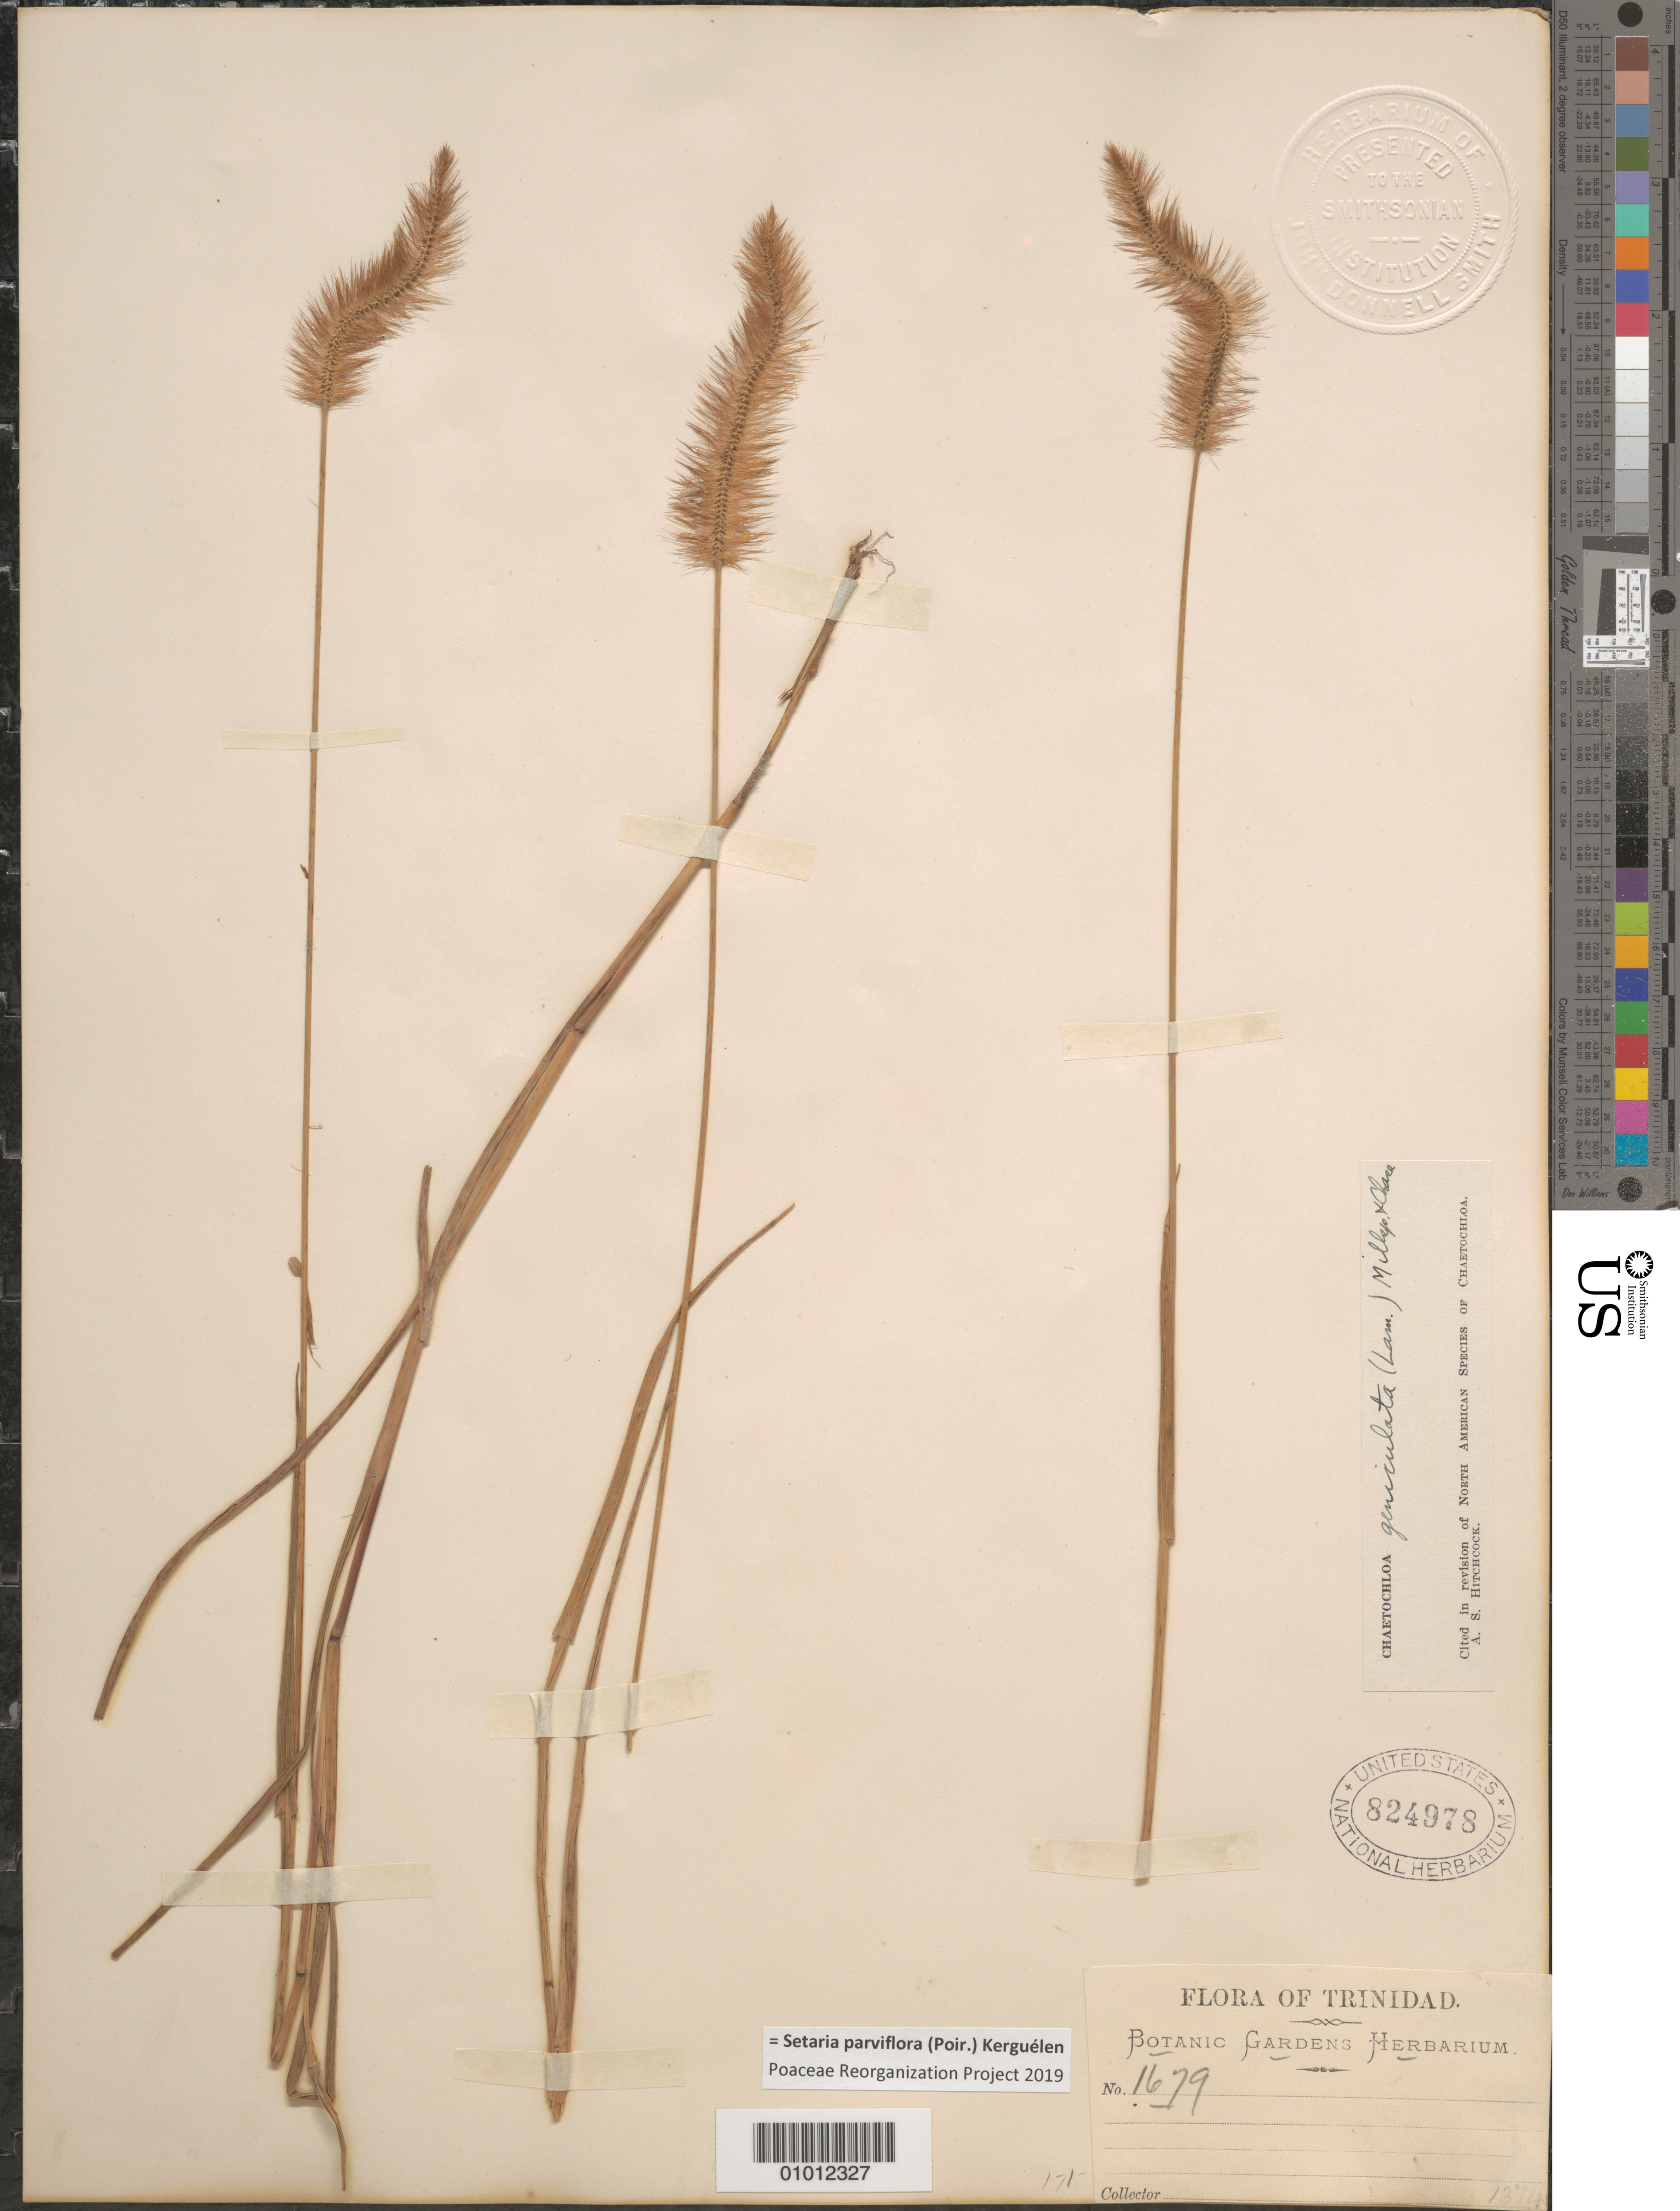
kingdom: Plantae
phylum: Tracheophyta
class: Liliopsida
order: Poales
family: Poaceae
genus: Setaria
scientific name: Setaria parviflora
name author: (Poir.) Kerguélen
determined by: Poaceae Reorganization Project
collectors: Botanic Gardens Herbarium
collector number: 1679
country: Trinidad and Tobago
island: Trinidad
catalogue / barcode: US 824978